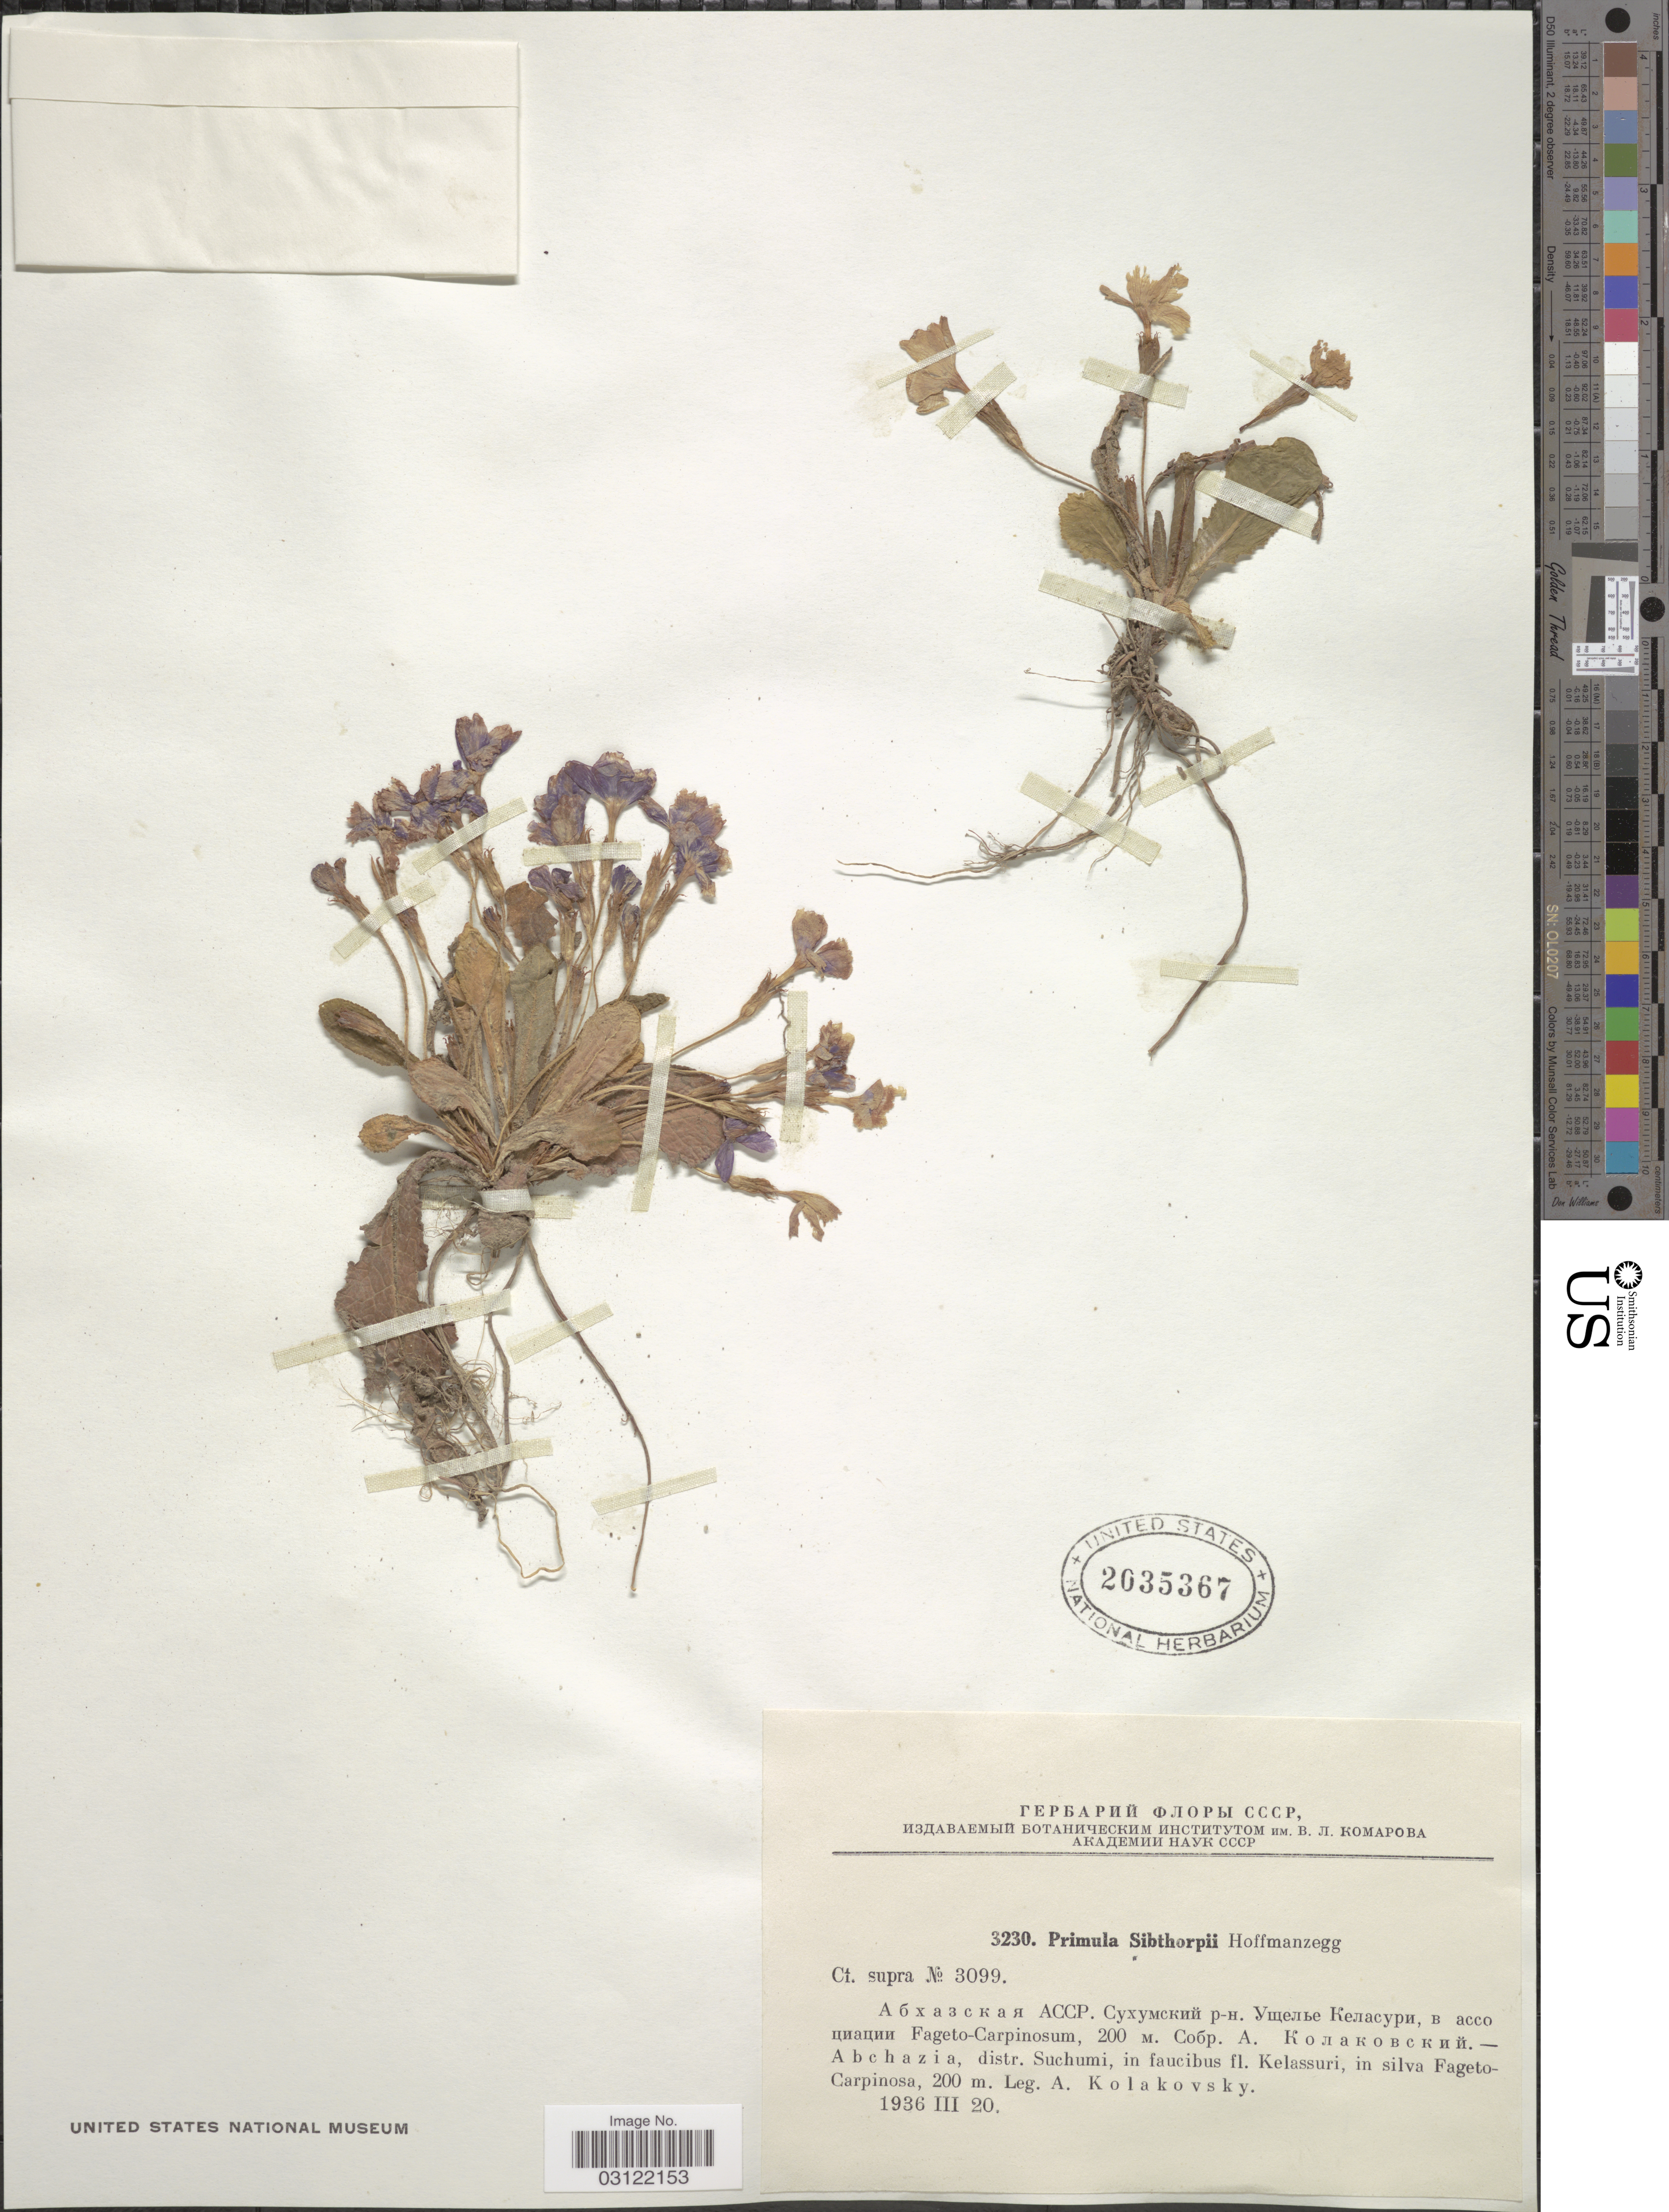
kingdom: Plantae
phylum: Tracheophyta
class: Magnoliopsida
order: Ericales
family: Primulaceae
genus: Primula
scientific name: Primula sibthorpii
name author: Hoffmanns.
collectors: A. Kolakovsky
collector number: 3230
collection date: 1936-03-20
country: Georgia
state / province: Abkhazia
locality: Distr. Suchumi, in faucibus fl. Kelassuri, in silva Fageto-Carpinosa.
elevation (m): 200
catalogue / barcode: US 2035367